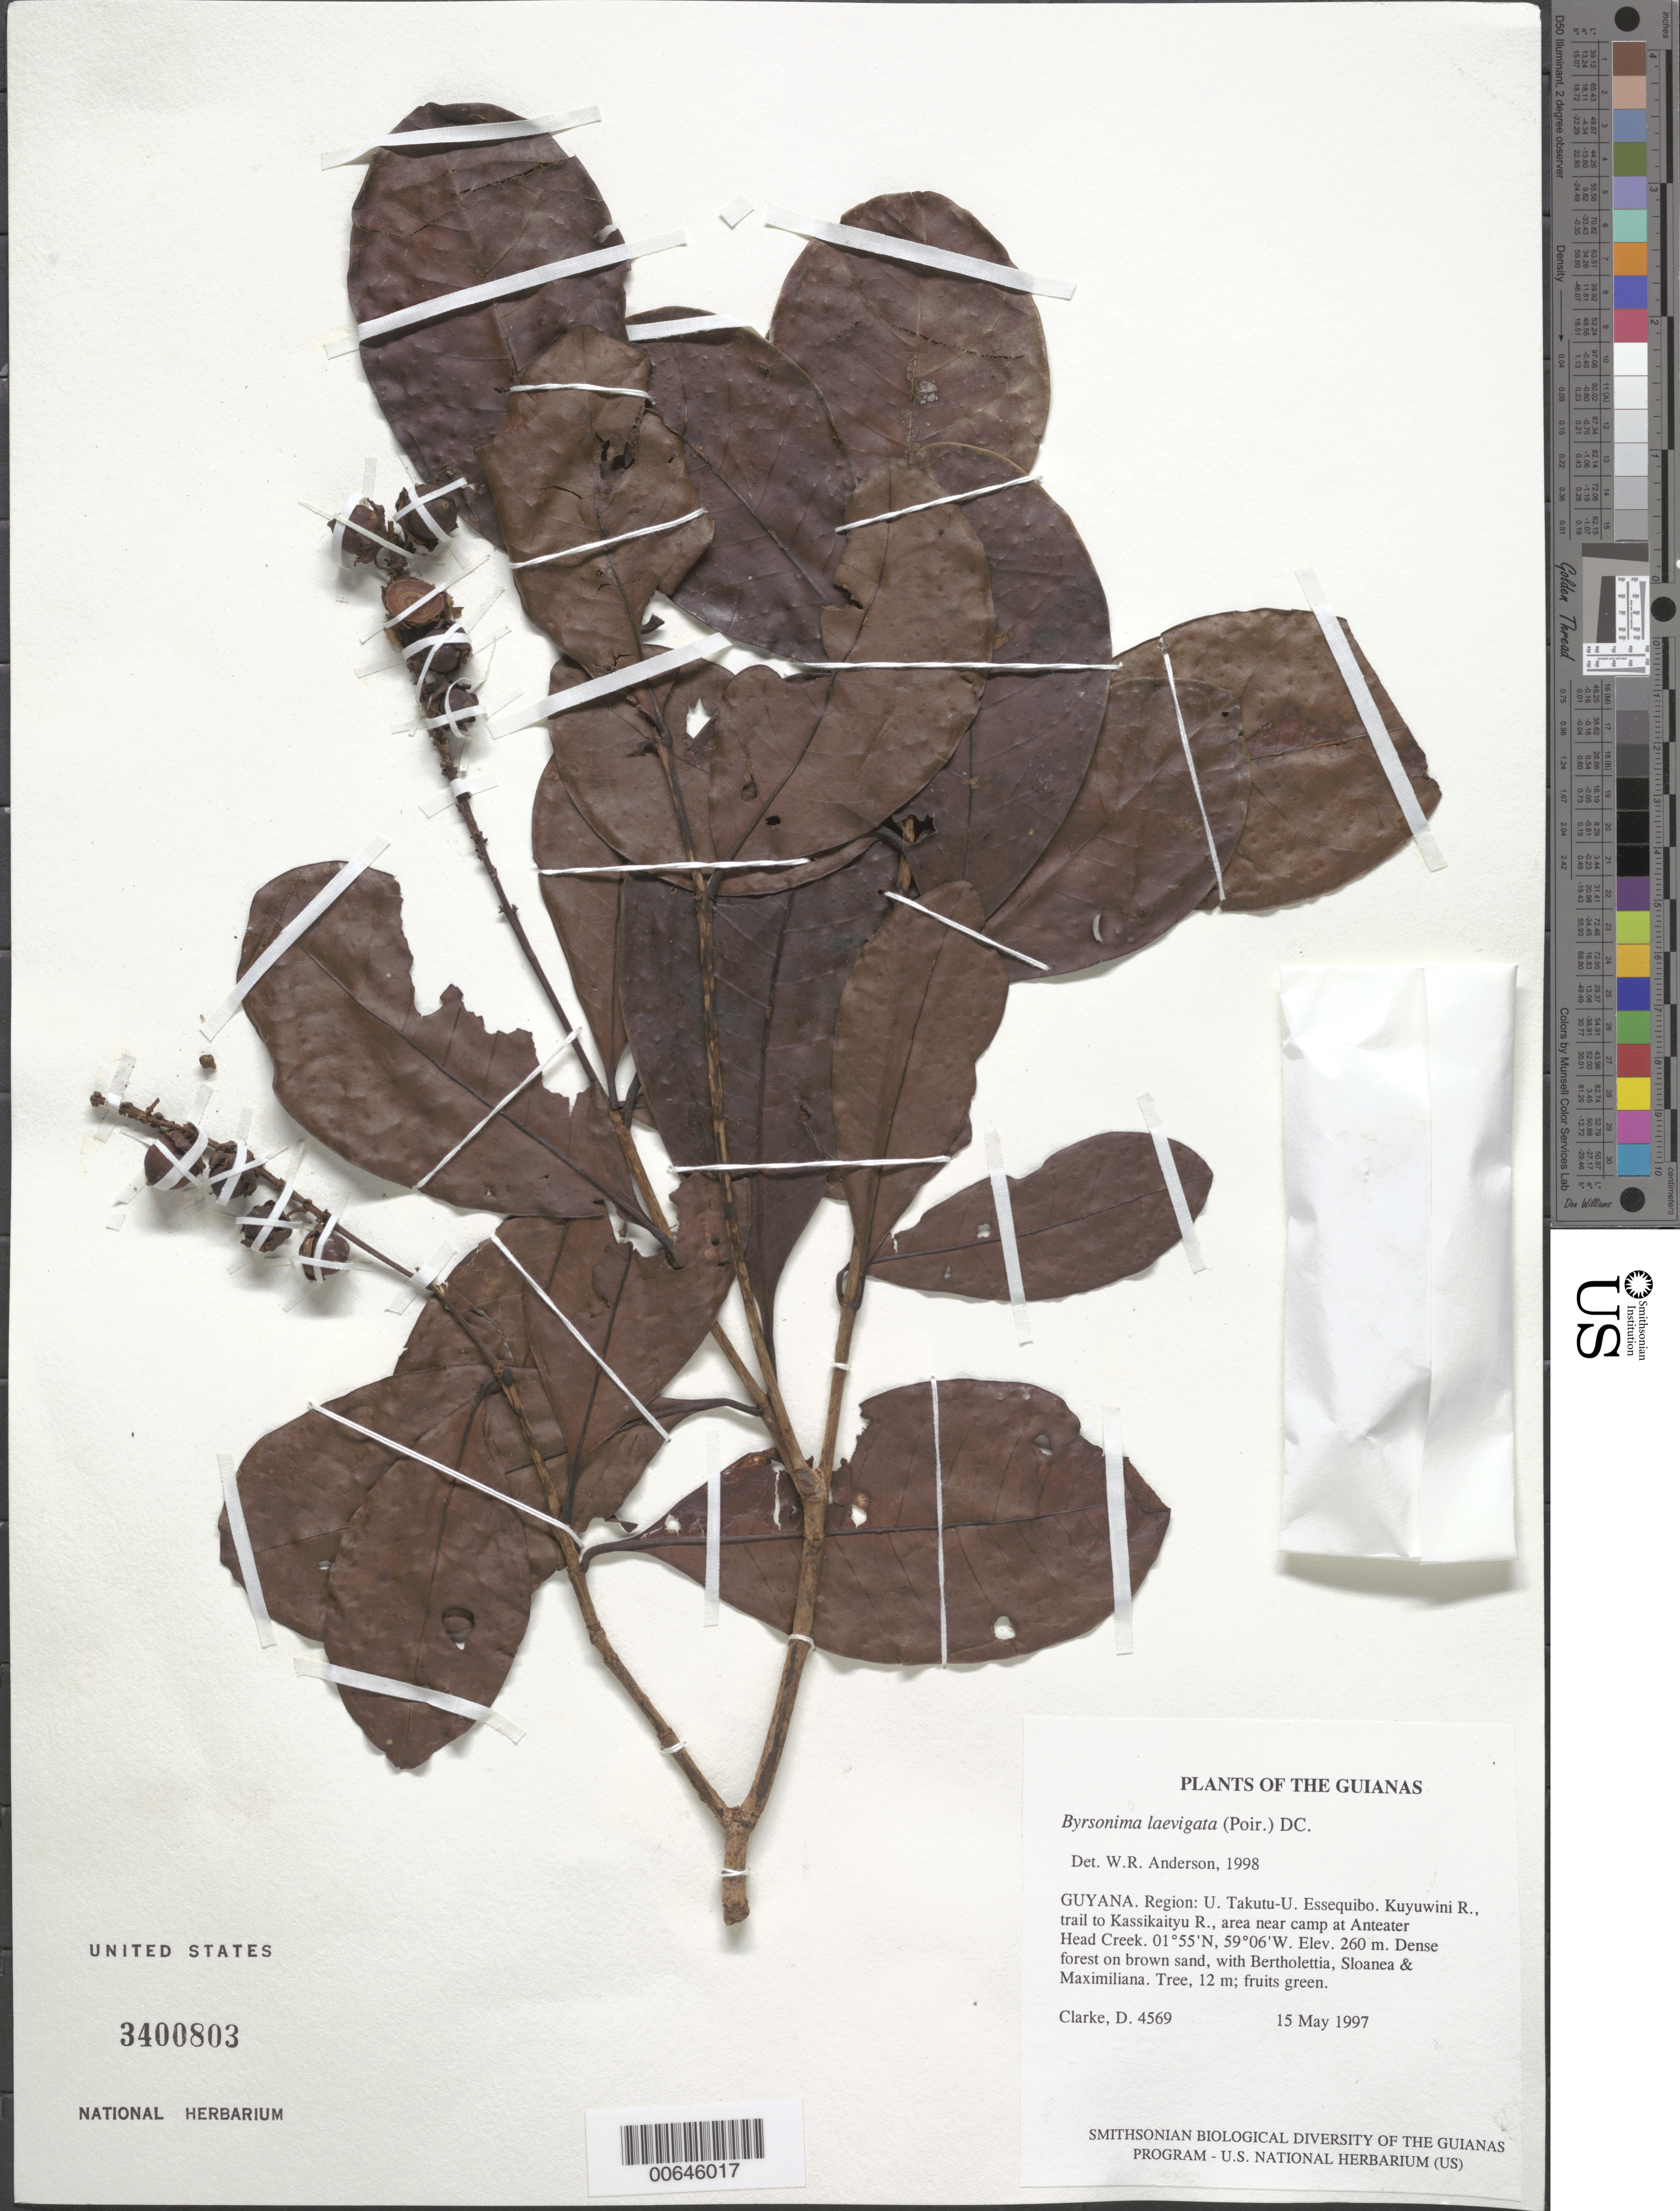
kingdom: Plantae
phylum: Tracheophyta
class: Magnoliopsida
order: Malpighiales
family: Malpighiaceae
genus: Byrsonima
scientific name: Byrsonima laevigata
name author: (Poir.) DC.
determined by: Anderson, W. R., (MICH), University of Michigan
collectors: H. D. Clarke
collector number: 4569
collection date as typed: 15 May 1997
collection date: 1997-05-15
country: Guyana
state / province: U. Takutu-U. Essequibo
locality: Kuyuwini R., trail to Kassikaityu R., area near camp at Anteater Head Creek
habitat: Dense forest on brown sand, with Bertholettia, Sloanea & Maximiliana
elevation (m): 260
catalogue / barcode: US 3400803